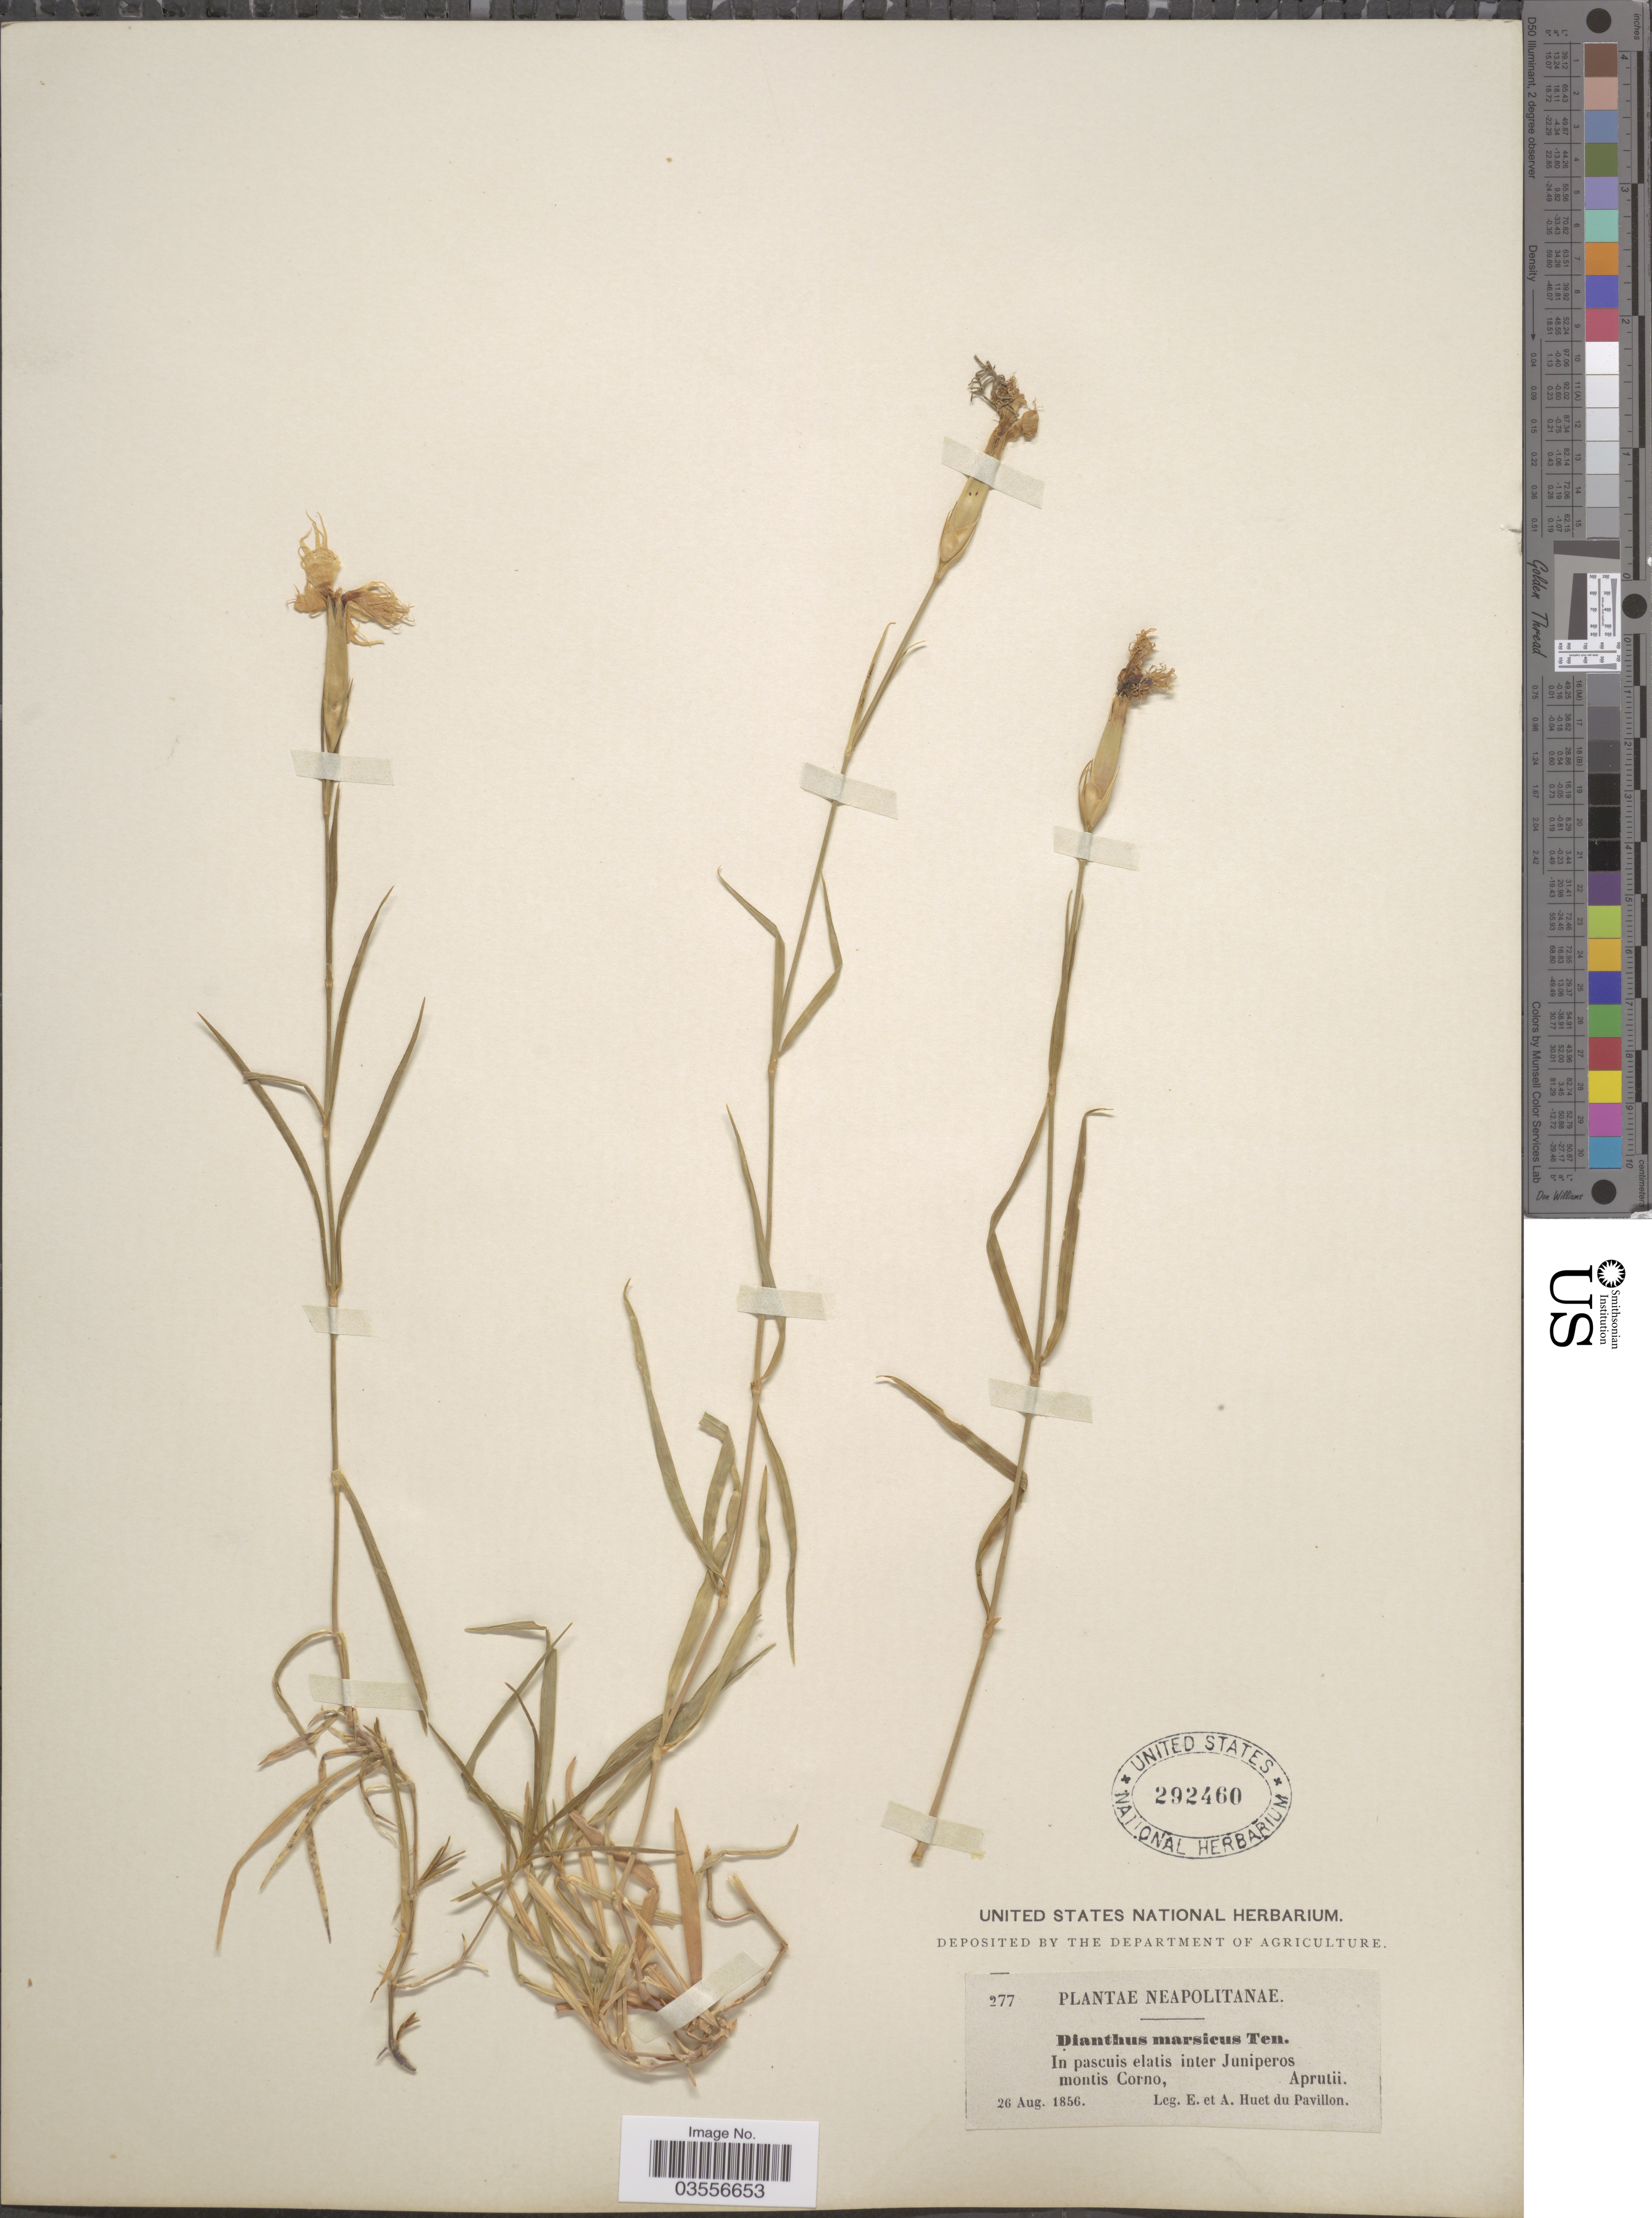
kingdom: Plantae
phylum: Tracheophyta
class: Magnoliopsida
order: Caryophyllales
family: Caryophyllaceae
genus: Dianthus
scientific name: Dianthus marsicus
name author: Ten.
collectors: E. Huet du Pavillon & A. Huet du Pavillon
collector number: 277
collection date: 1856-08-26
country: Italy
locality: Neapolitanae. In pascuis elatis inter Juniperos montis Corno, Aprutii.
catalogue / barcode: US 292460